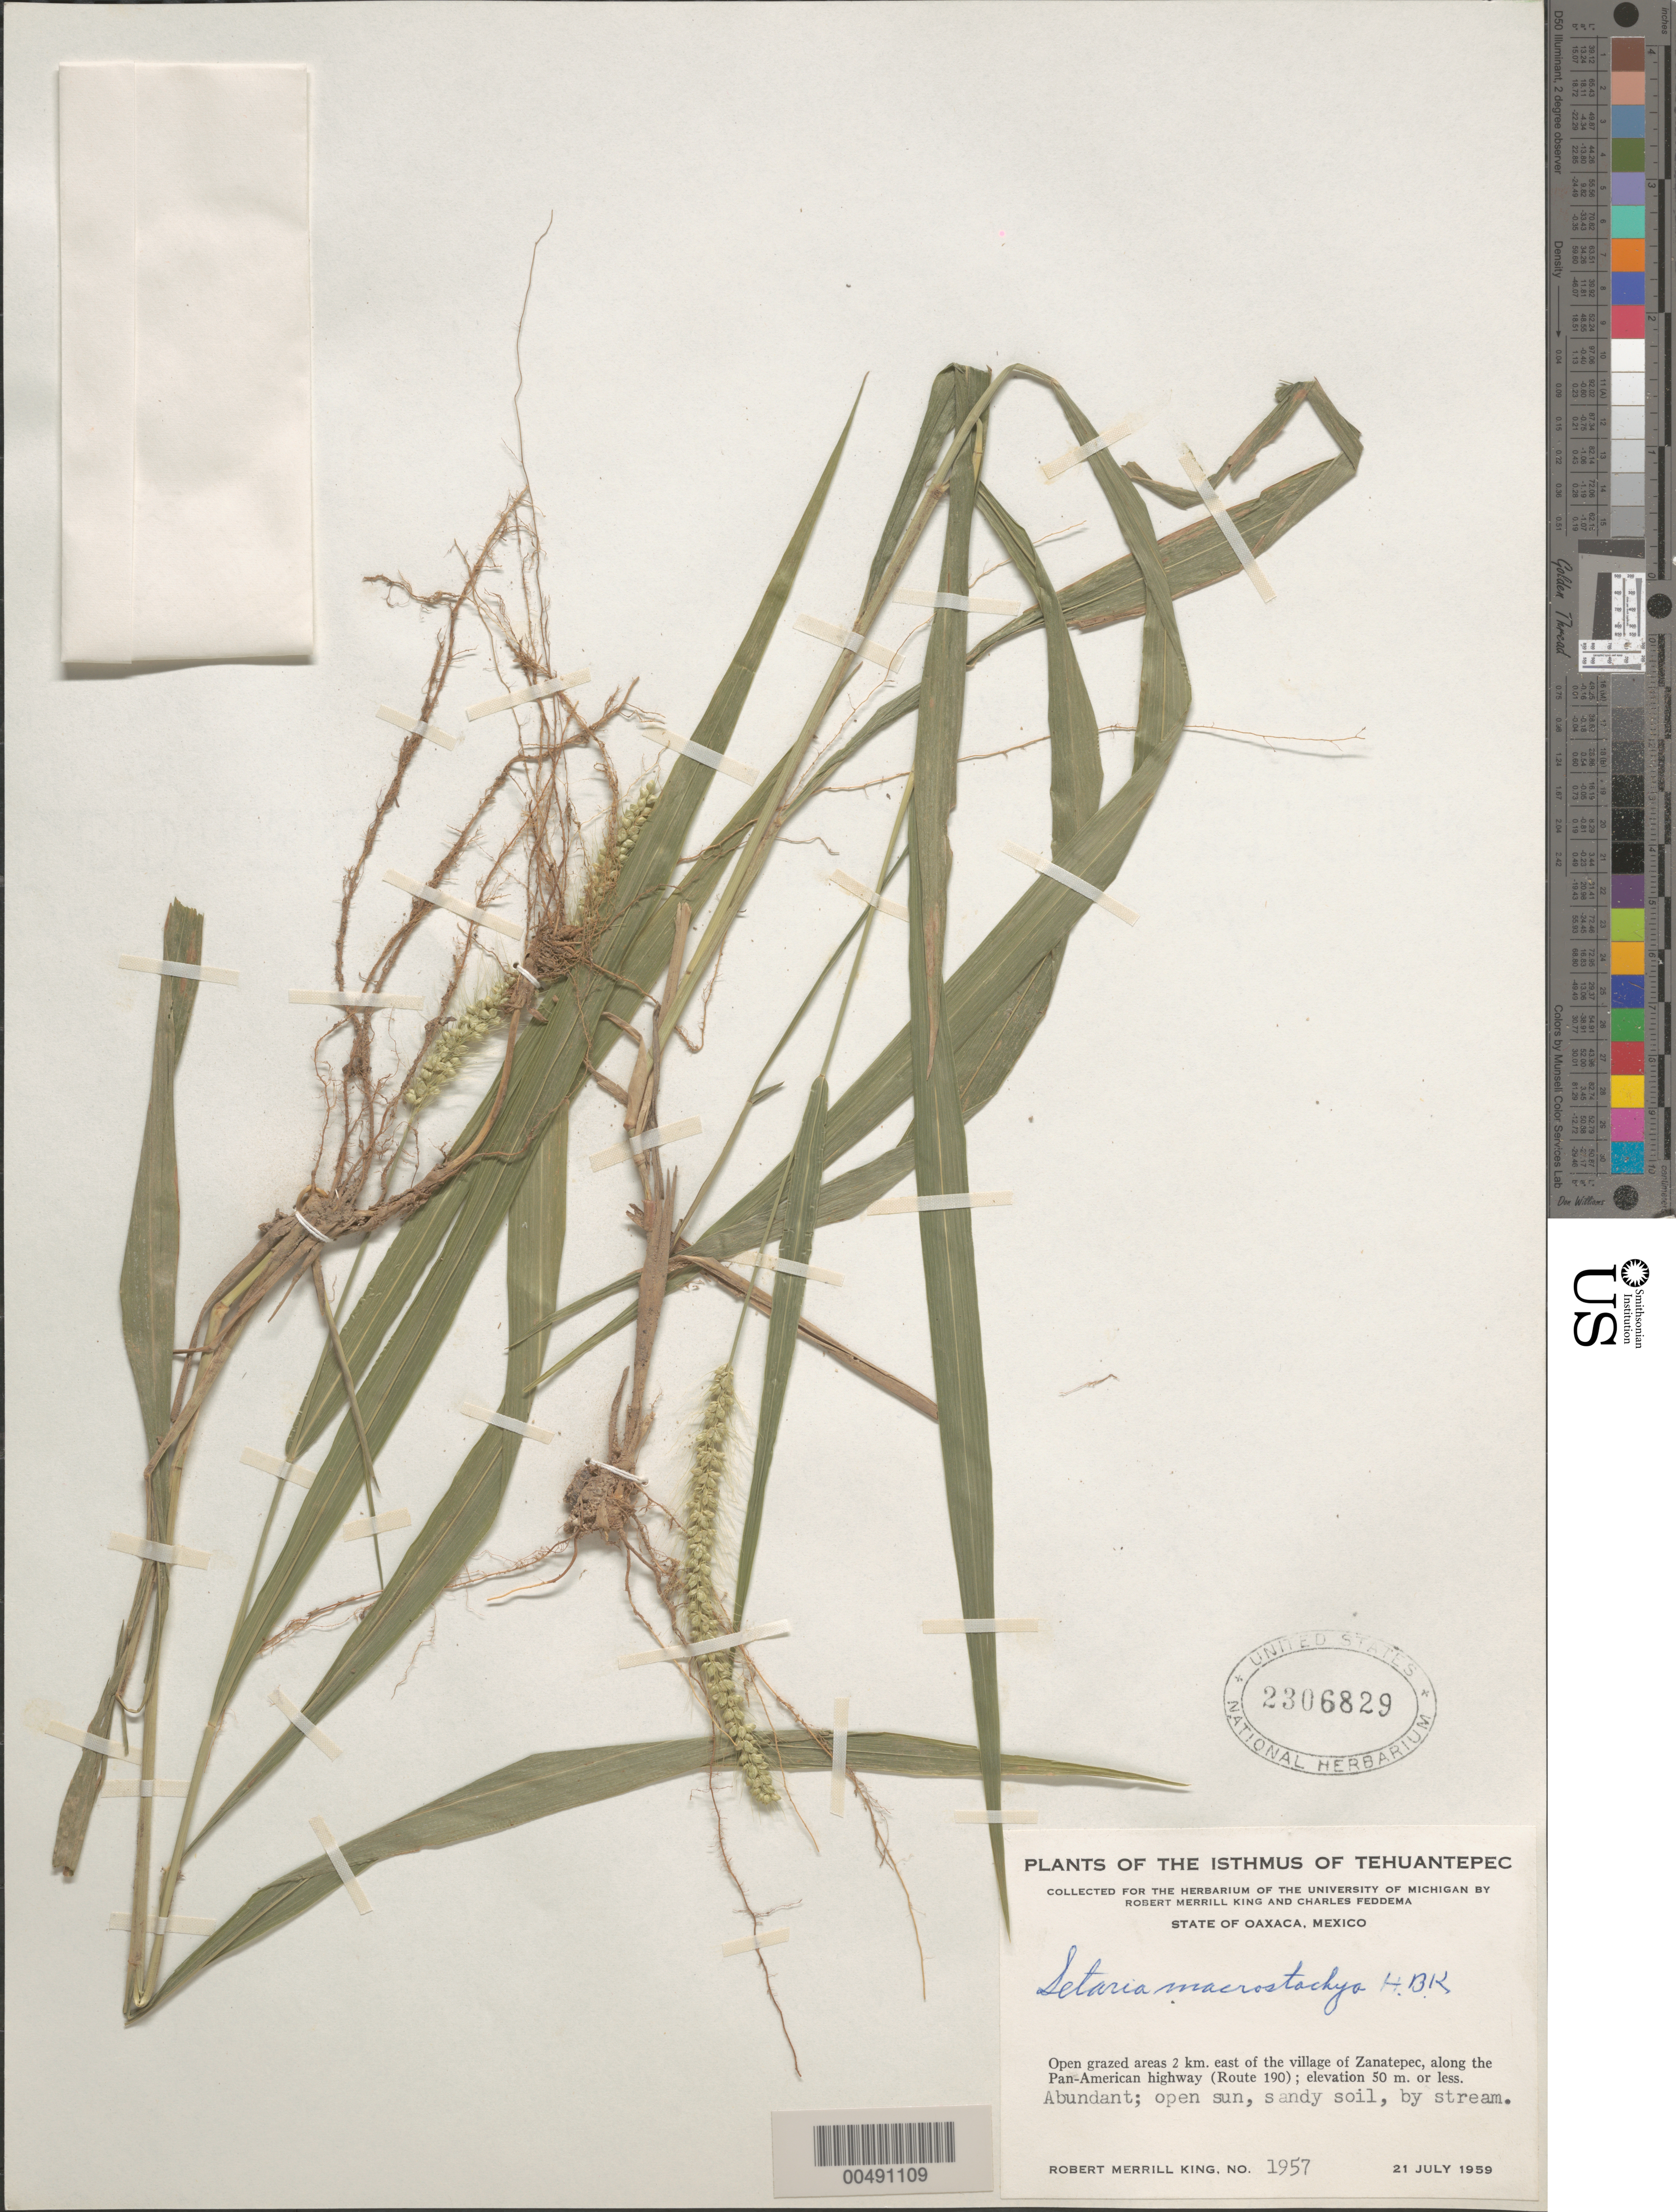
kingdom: Plantae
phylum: Tracheophyta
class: Liliopsida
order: Poales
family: Poaceae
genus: Setaria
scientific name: Setaria macrostachya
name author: Kunth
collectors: R. M. King & C. Feddema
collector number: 1957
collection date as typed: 21 Jul 1959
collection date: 1959-07-21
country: Mexico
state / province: Oaxaca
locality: Isthmus of Tehuantepec, 2 km E of the village of Zanatepec, along the Pan-American hwy (route 190)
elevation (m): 0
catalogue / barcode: US 2306829